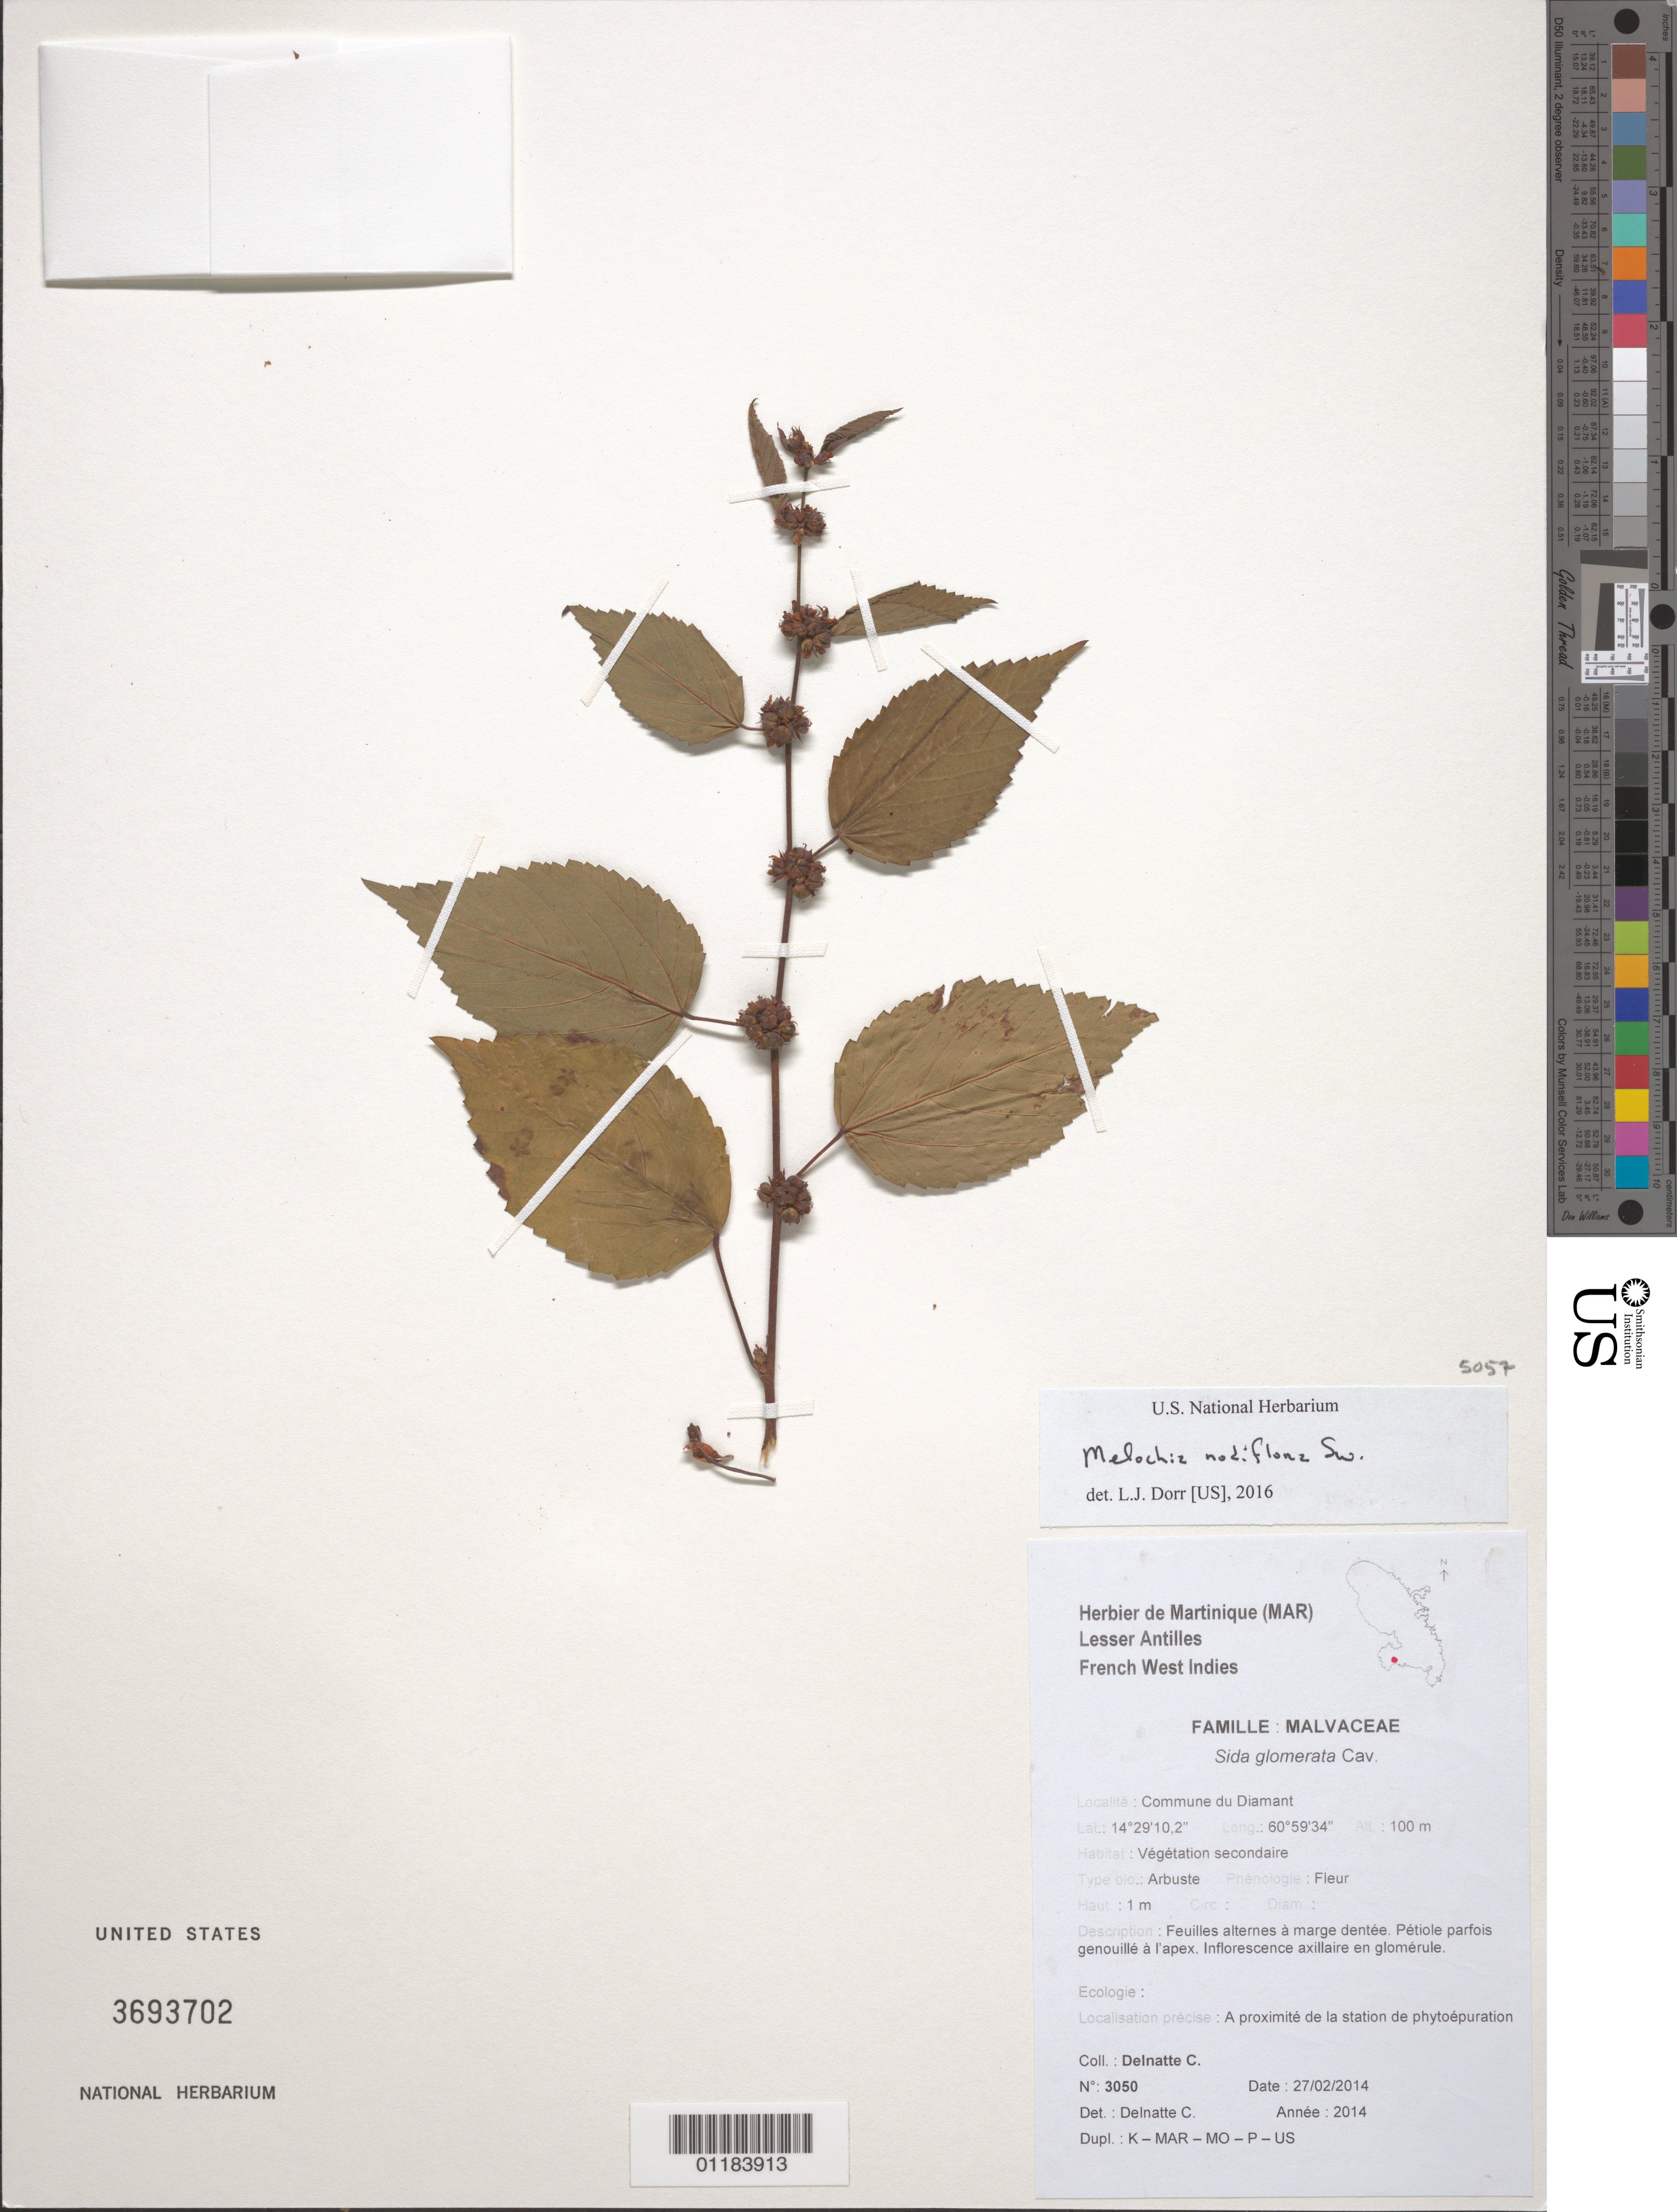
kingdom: Plantae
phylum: Tracheophyta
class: Magnoliopsida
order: Malvales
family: Malvaceae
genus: Melochia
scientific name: Melochia nodiflora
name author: Sw.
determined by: Dorr, L. J., (BOT), Smithsonian Institution - National Museum of Natural History (UNITED STATES)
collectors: C. Delnatte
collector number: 3050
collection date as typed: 27/02/2014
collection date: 2014-02-27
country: Martinique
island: Martinique I.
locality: Commune de Diamant; a proximiete de la station de phytoepuration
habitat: secondary vegetation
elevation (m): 100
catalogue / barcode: US 3693702